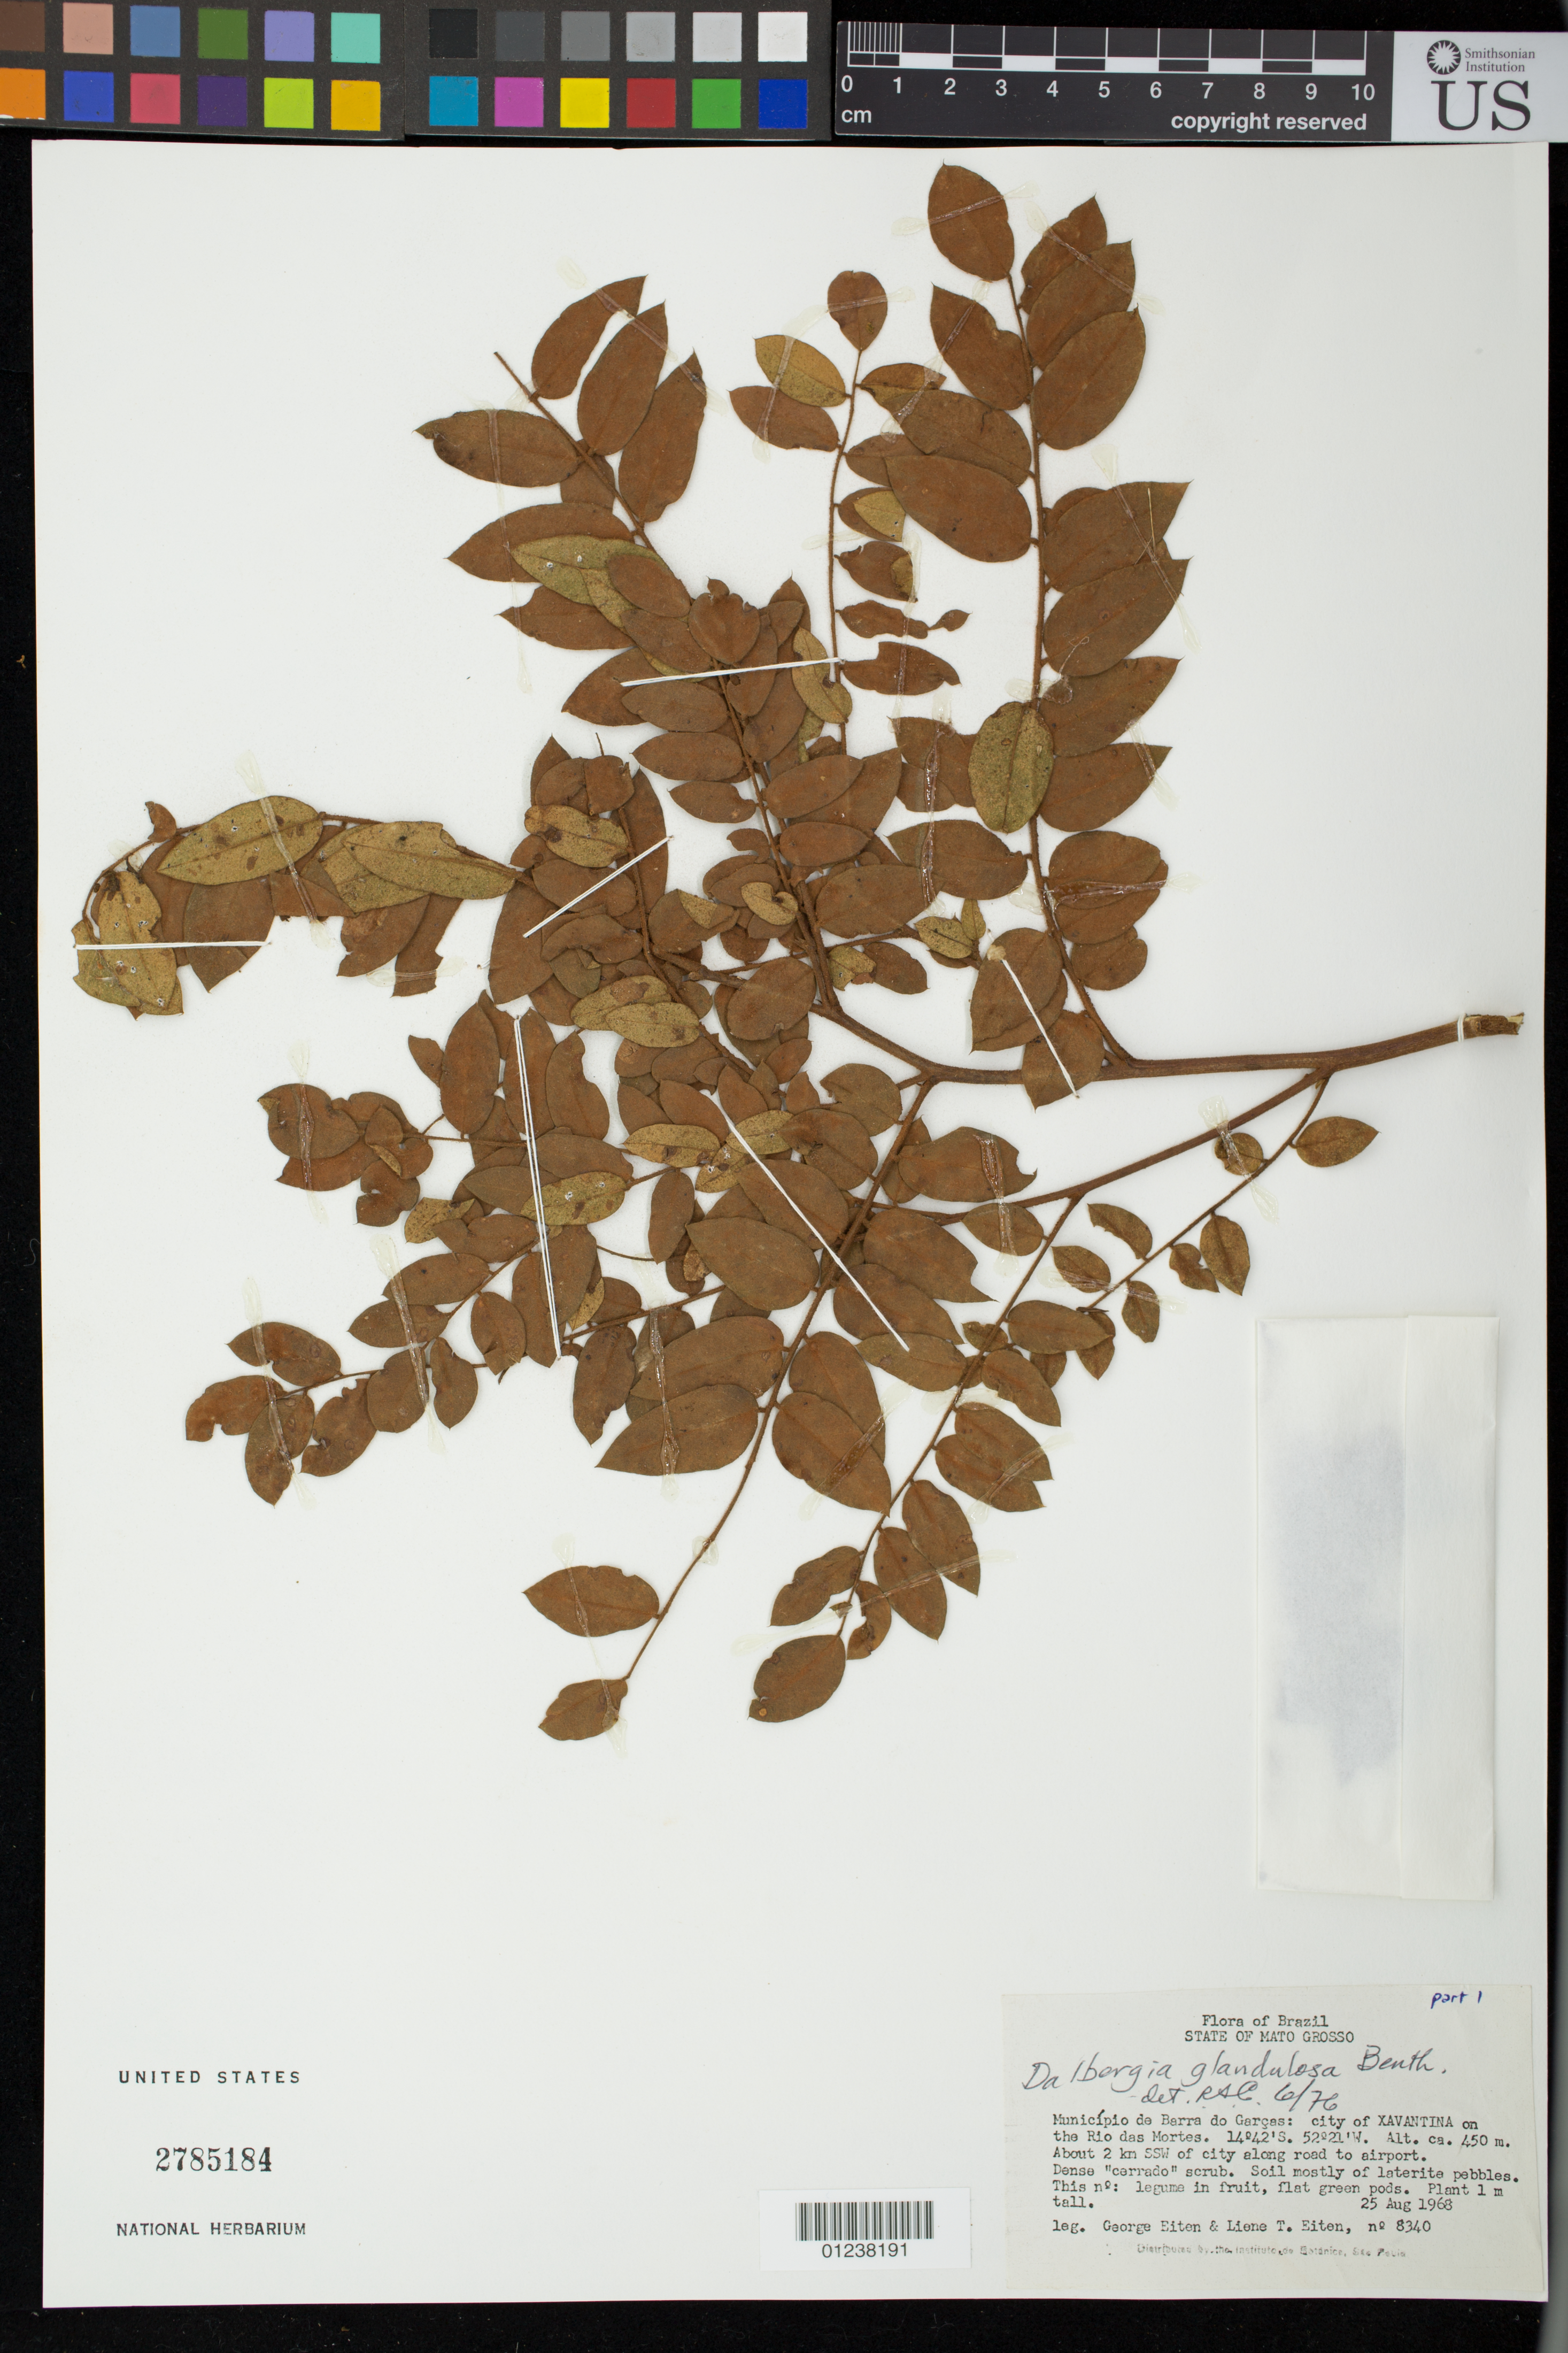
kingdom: Plantae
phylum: Tracheophyta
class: Magnoliopsida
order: Fabales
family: Fabaceae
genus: Dalbergia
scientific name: Dalbergia glandulosa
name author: Benth.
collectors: G. Eiten & L. T. Eiten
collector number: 8340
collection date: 1968-08-25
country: Brazil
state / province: Mato Grosso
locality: Municipio de Barra do Garcas: Xavantina on the Rio das Mortes. About 2 km SSW of city along road to airport.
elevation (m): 450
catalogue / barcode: US 2785184